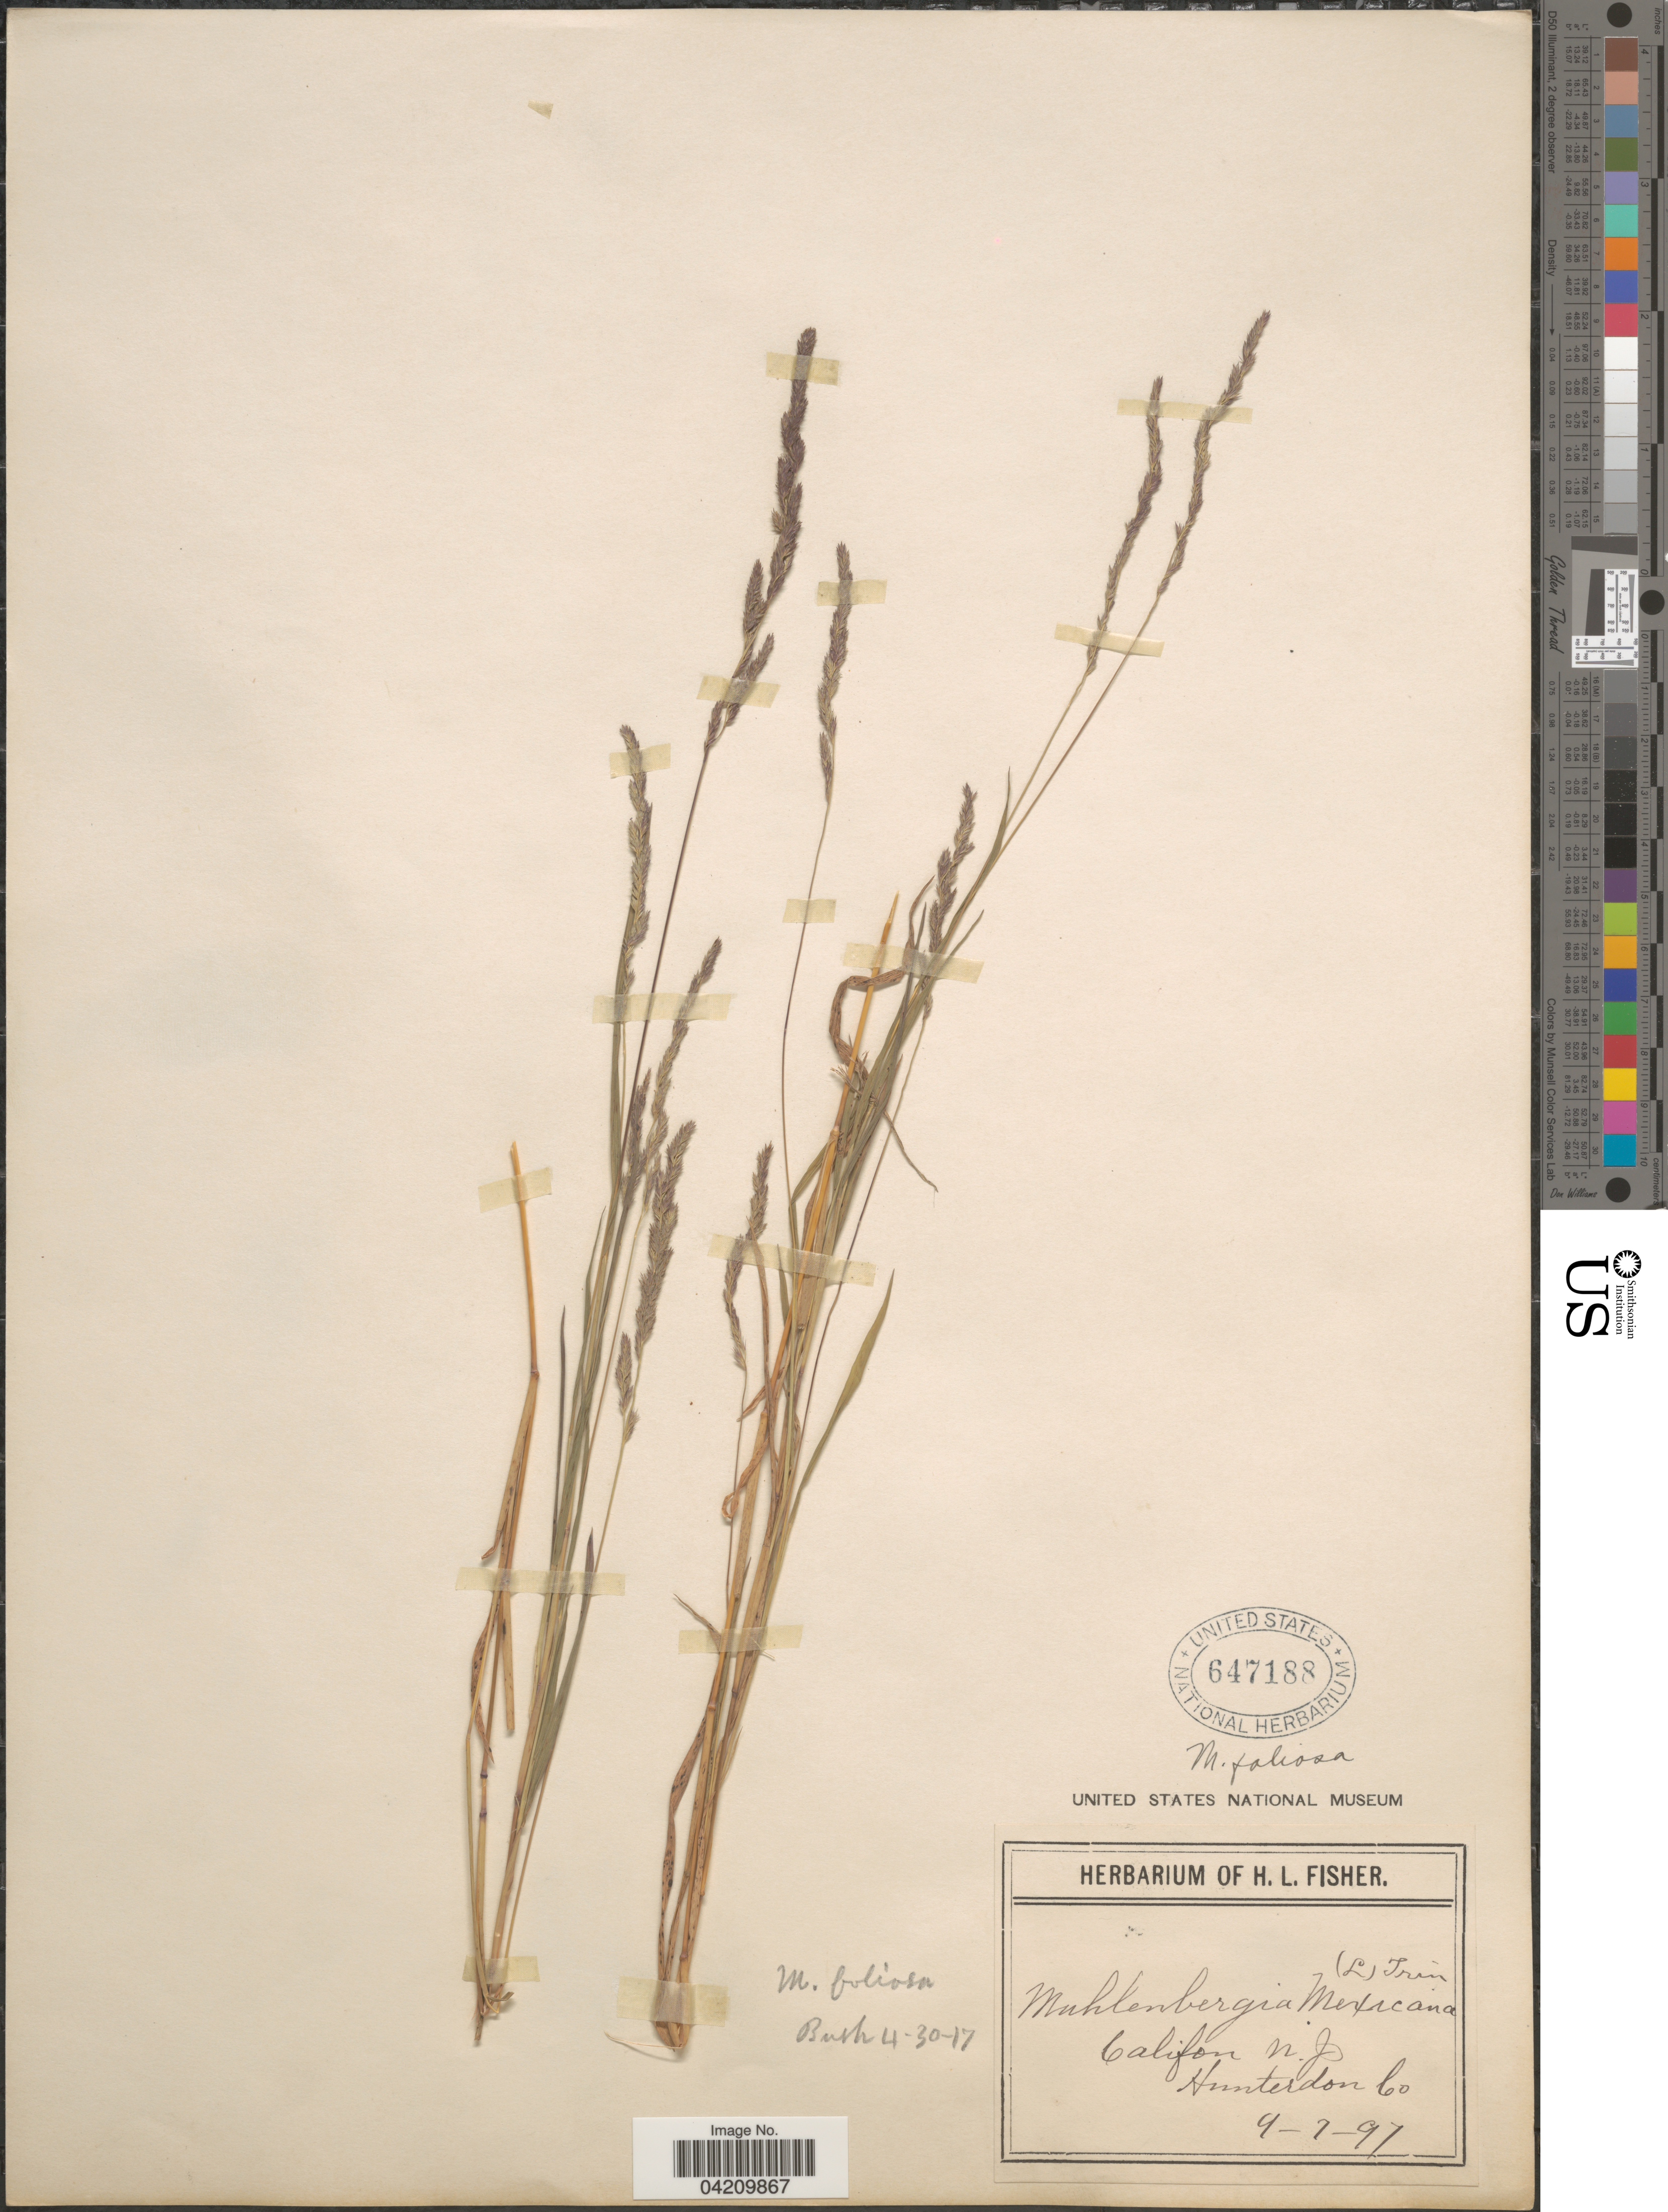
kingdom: Plantae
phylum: Tracheophyta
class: Liliopsida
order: Poales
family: Poaceae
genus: Muhlenbergia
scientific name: Muhlenbergia mexicana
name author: (L.) Trin.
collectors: ex herb. of H. L. Fisher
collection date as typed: Transcribed d/m/y: 7/9/97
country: United States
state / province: New Jersey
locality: Califon. Hunterdon Co.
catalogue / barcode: US 647188